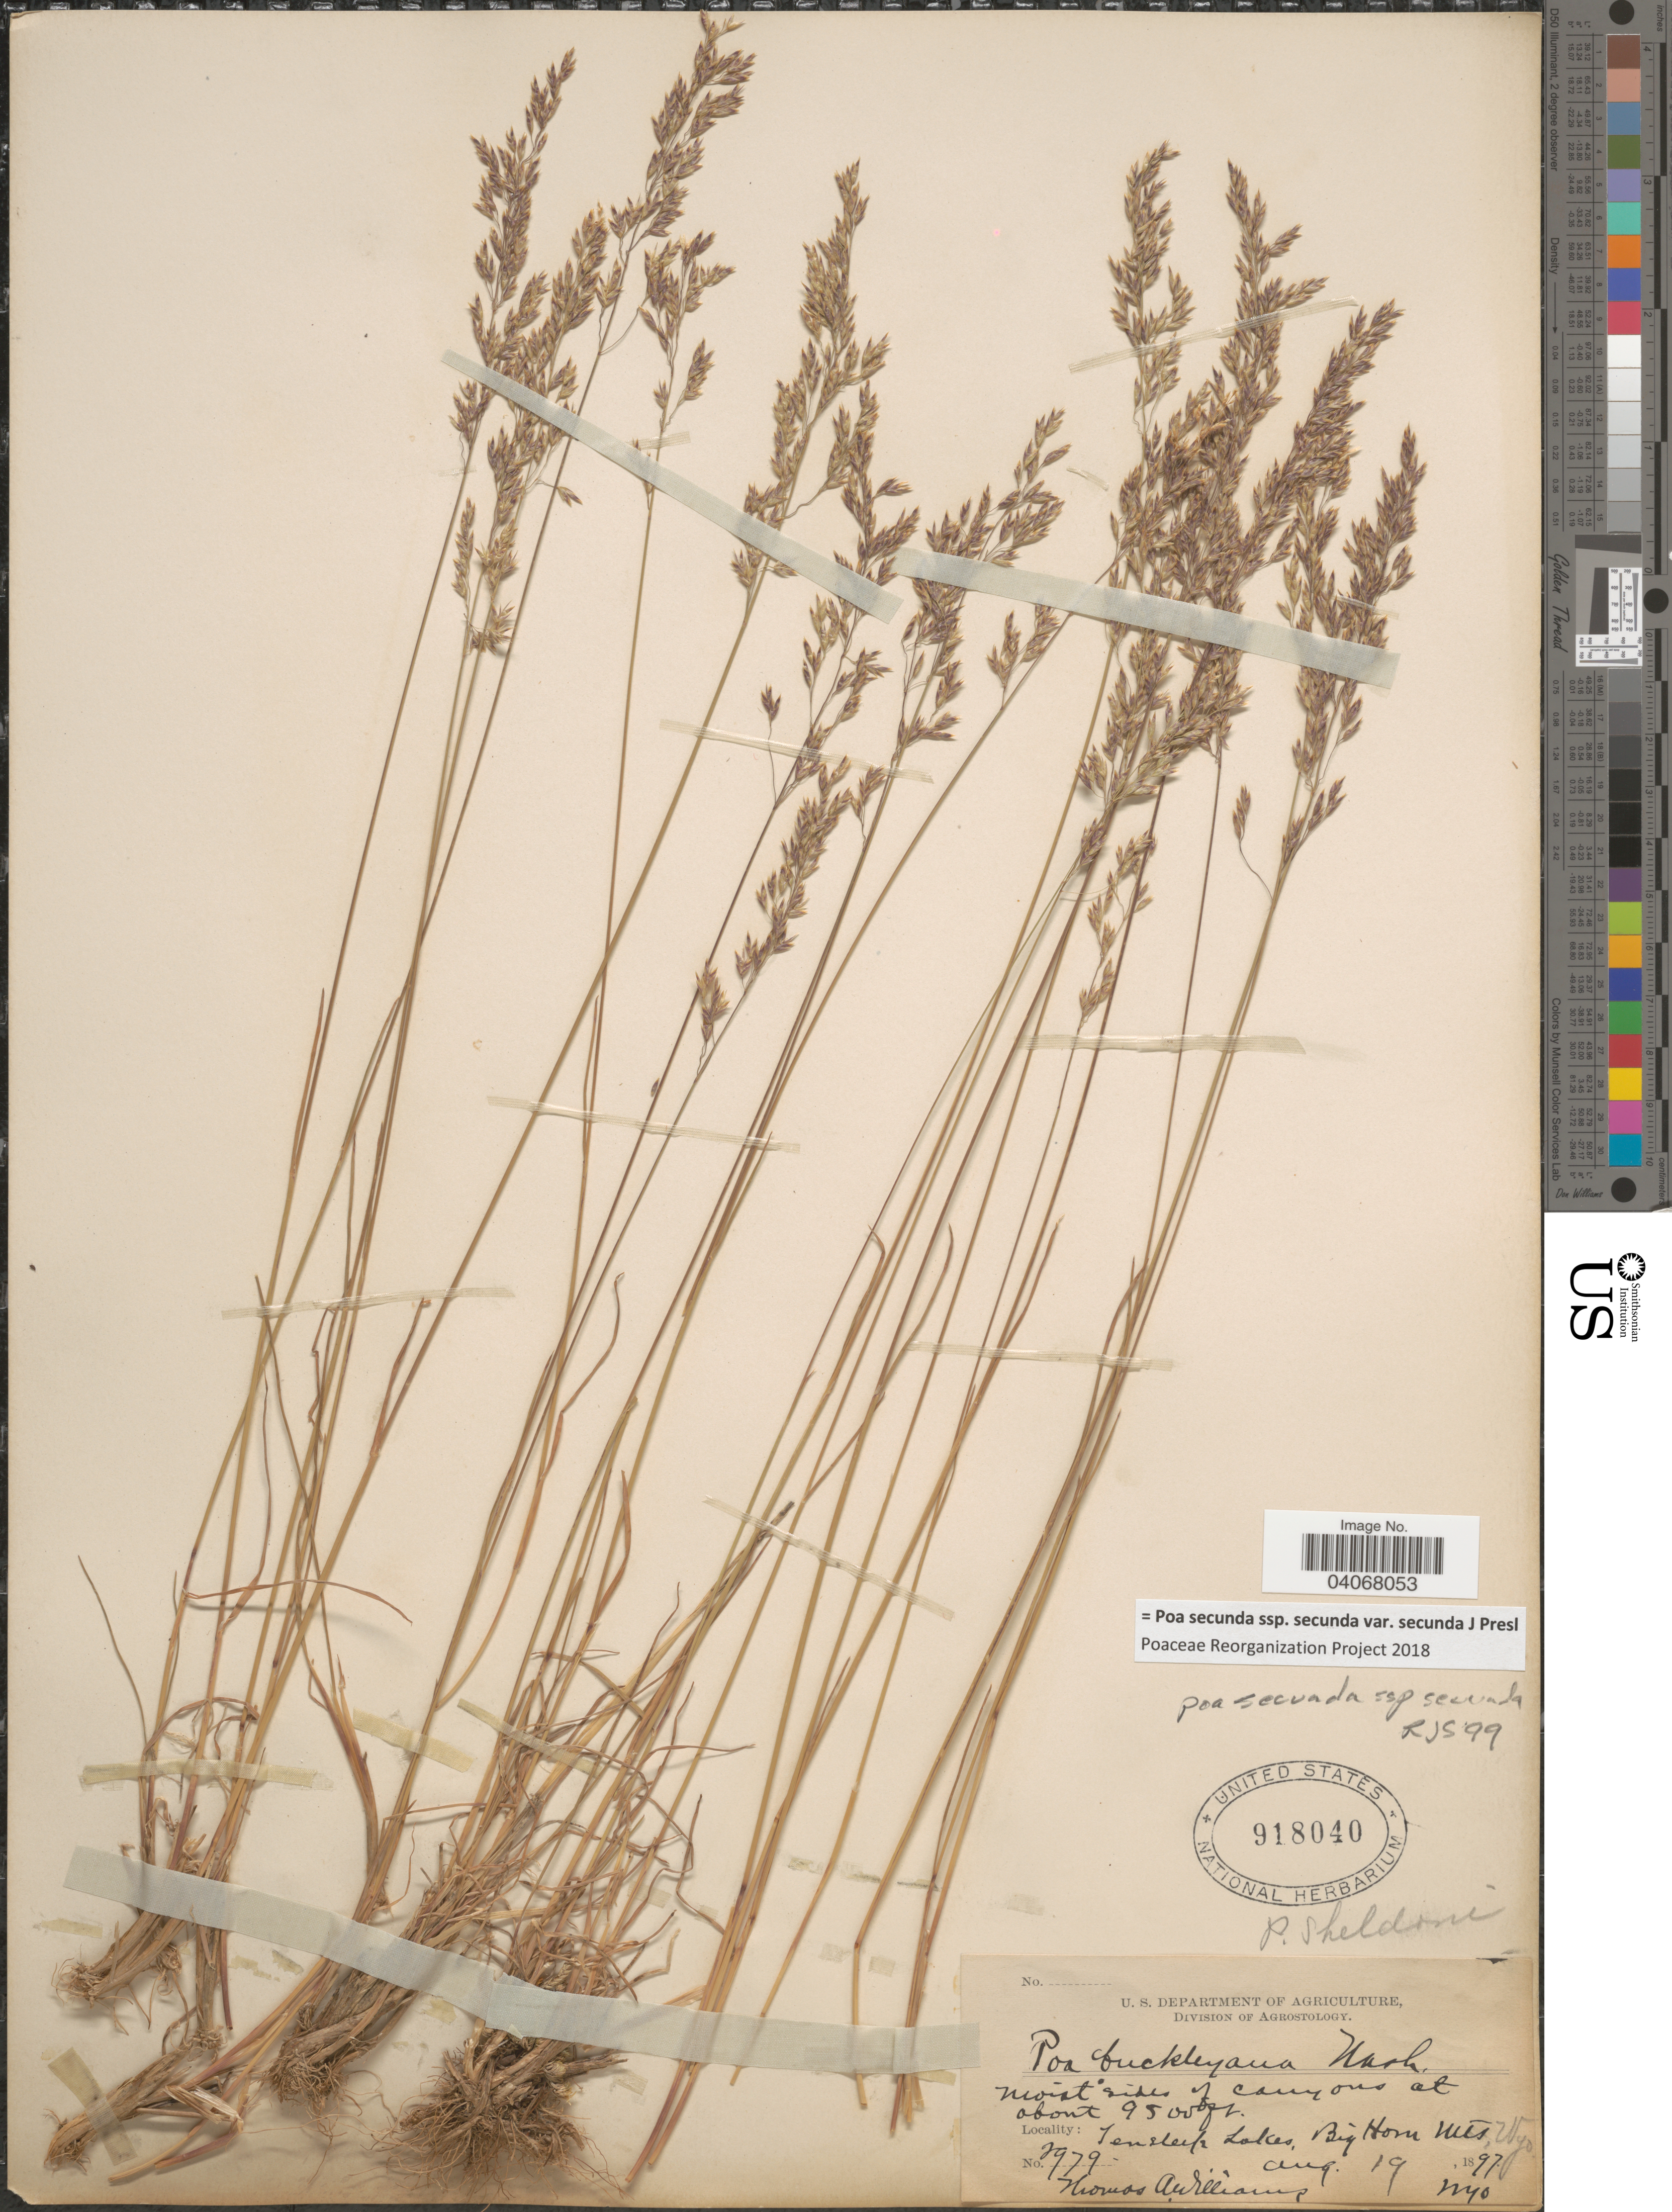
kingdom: Plantae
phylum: Tracheophyta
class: Liliopsida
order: Poales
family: Poaceae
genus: Poa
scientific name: Poa secunda subsp. secunda var. secunda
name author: J. Presl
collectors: T. A. Williams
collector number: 2979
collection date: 1897-08-19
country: United States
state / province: Wyoming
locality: Moist sides of canyons. Ten Sleep Lakes, Big Horn Mts.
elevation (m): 2896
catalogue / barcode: US 918040